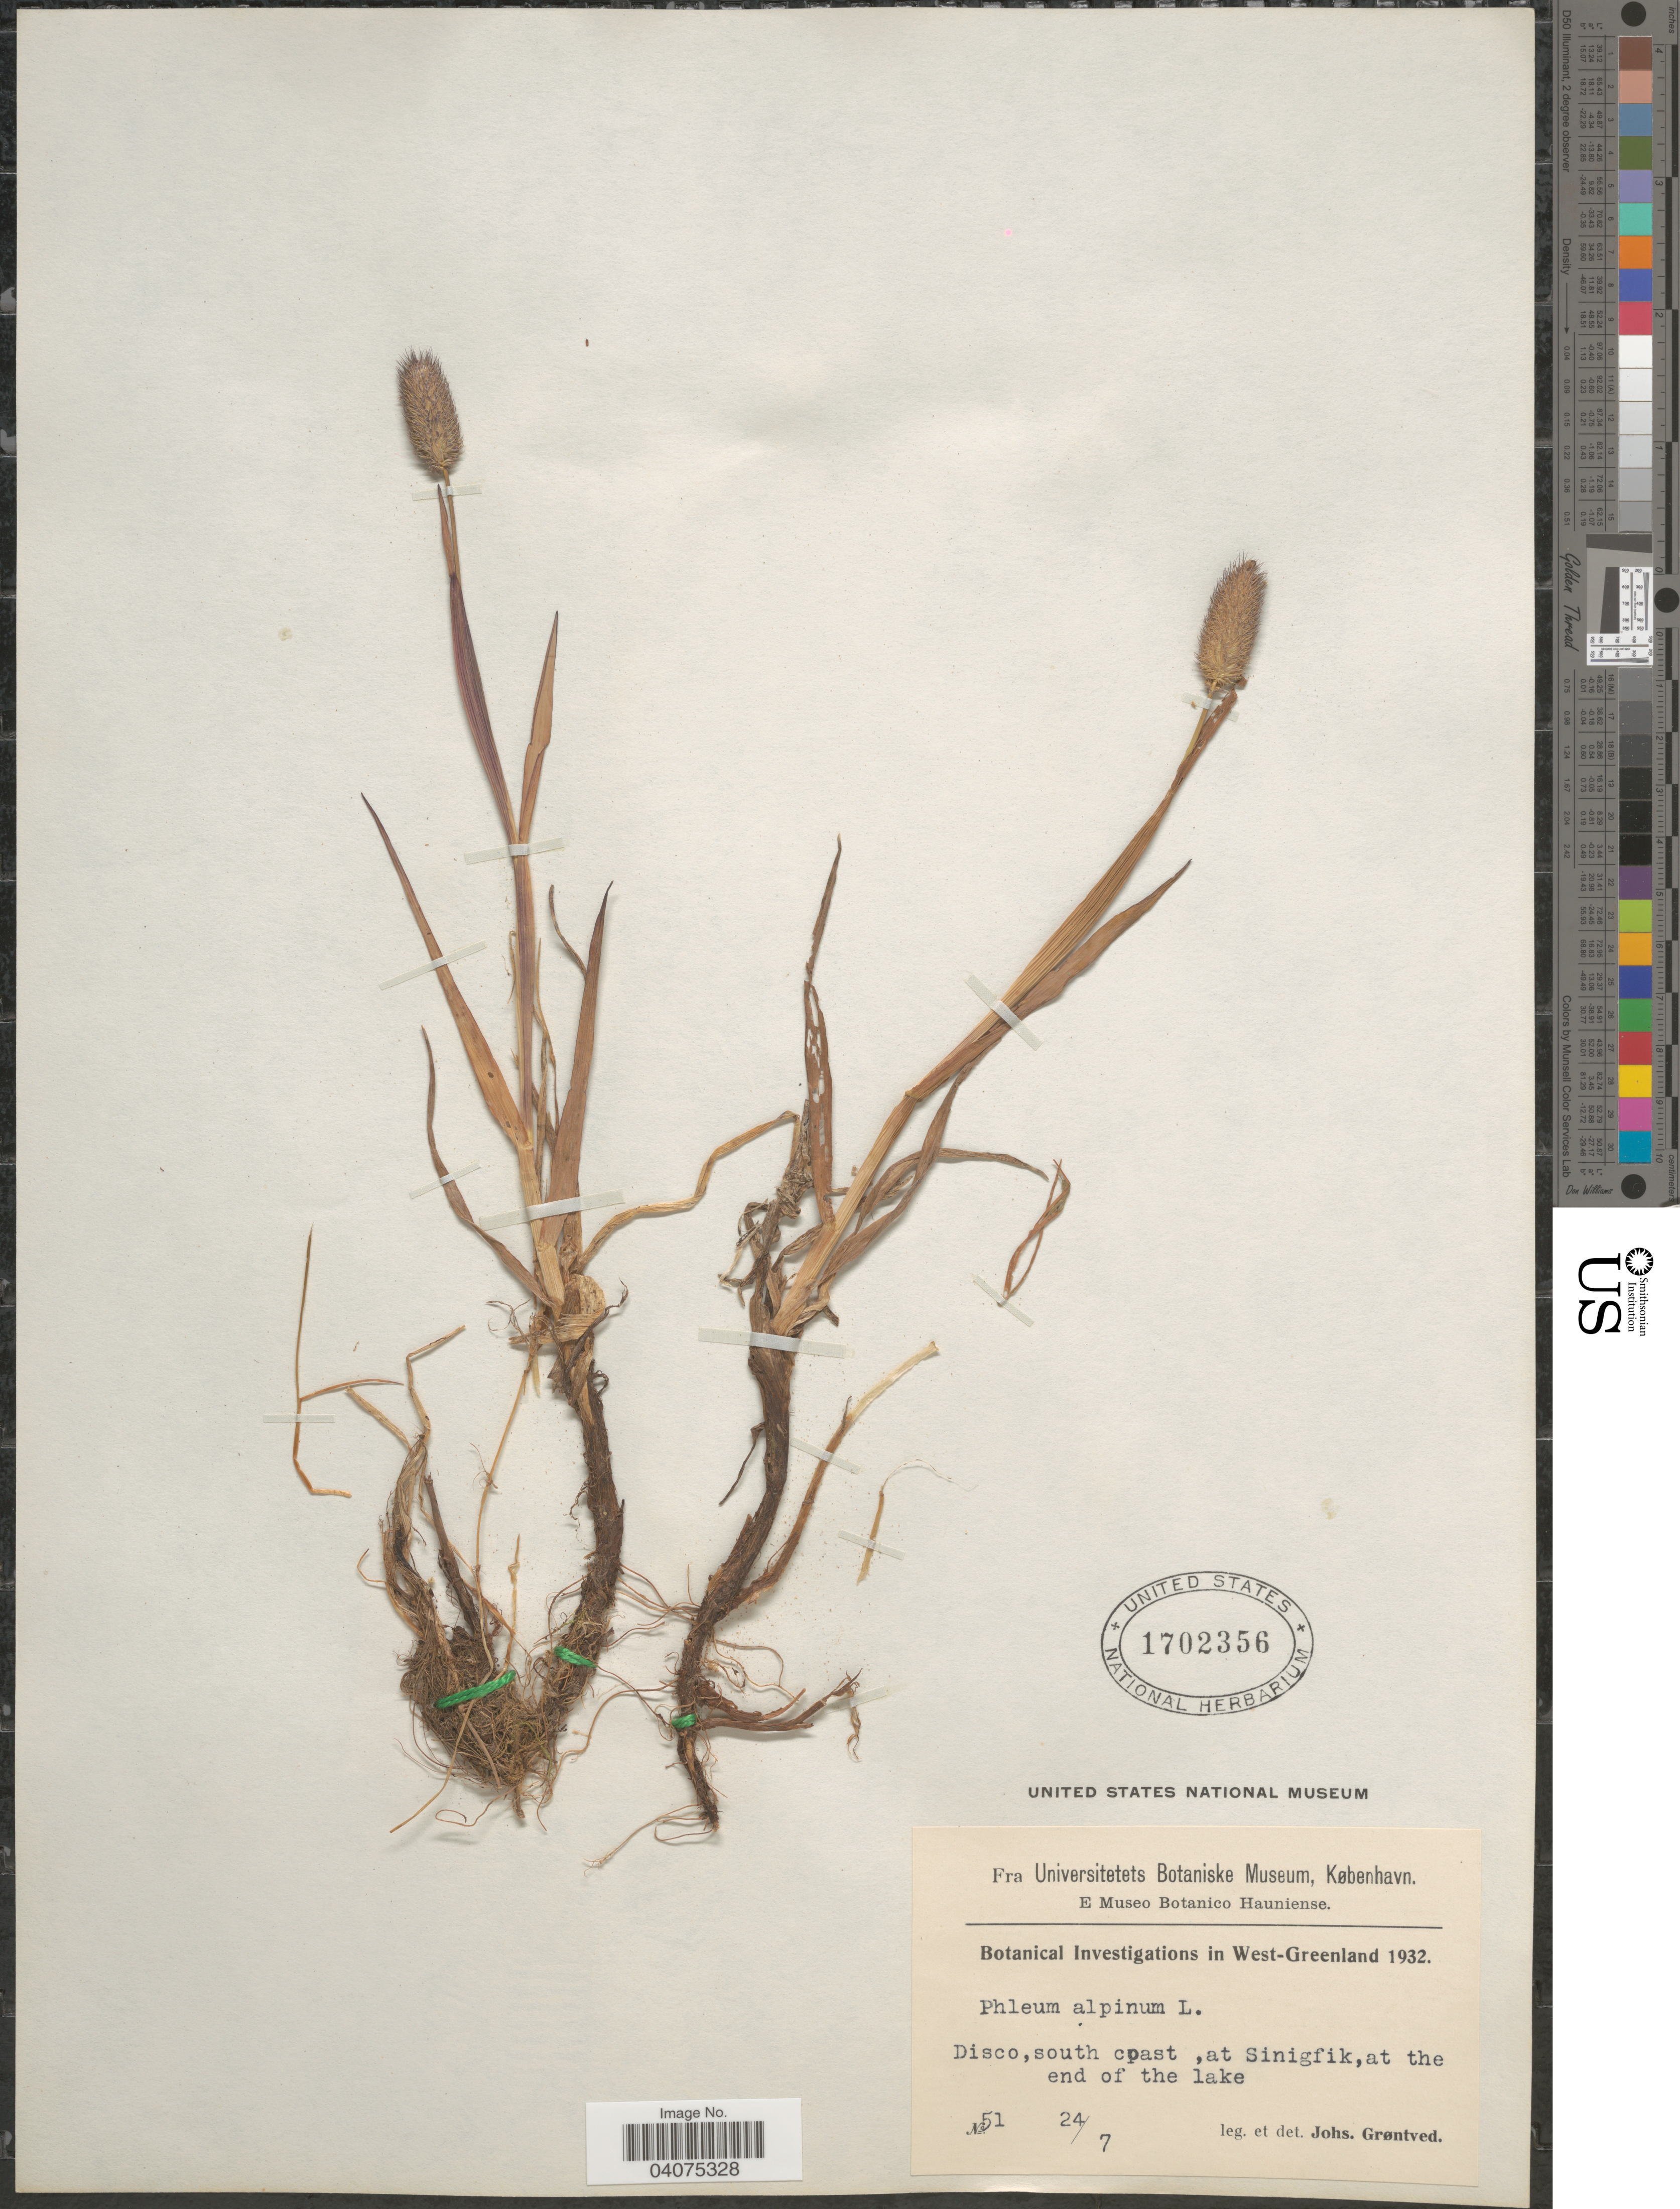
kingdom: Plantae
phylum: Tracheophyta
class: Liliopsida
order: Poales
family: Poaceae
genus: Phleum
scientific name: Phleum alpinum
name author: L.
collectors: J. Grøntved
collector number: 51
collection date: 1932-07-24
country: Greenland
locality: West-Greenland. Disco, south coast, at Sinigfik, at the end of the lake.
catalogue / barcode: US 1702356